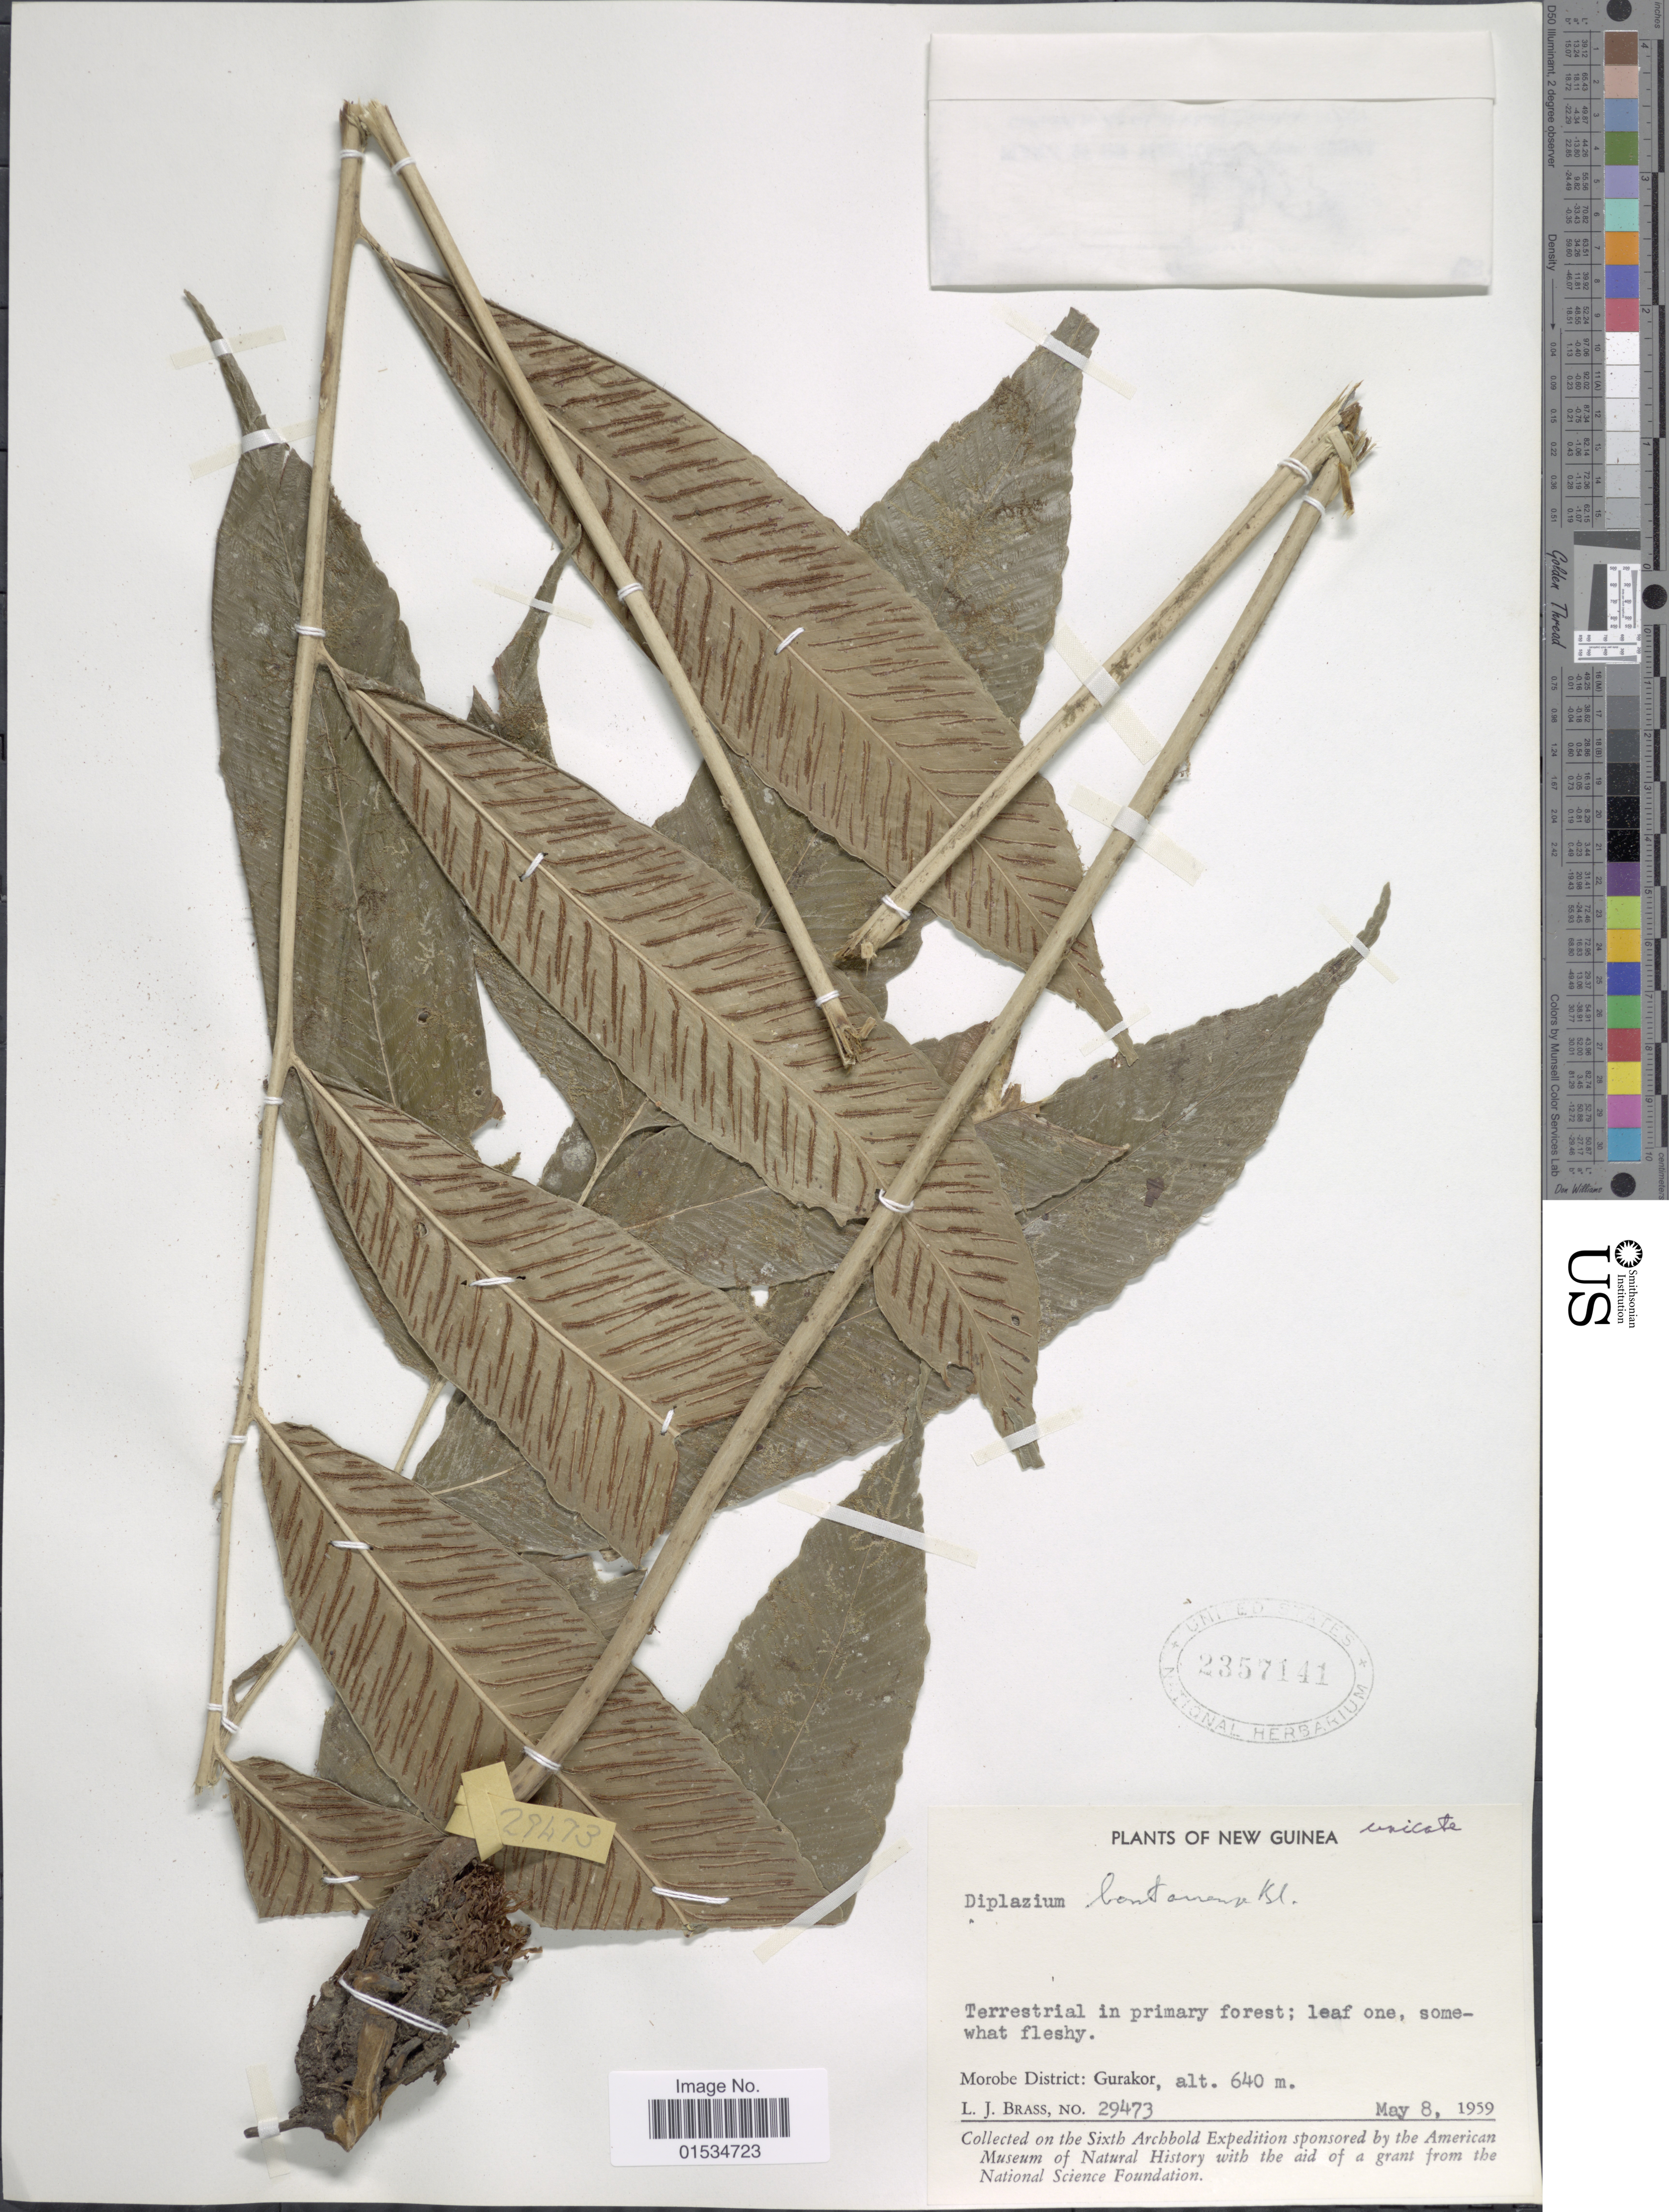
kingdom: Plantae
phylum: Tracheophyta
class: Polypodiopsida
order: Polypodiales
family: Athyriaceae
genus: Diplazium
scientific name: Diplazium bantamense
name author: Blume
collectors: L. J. Brass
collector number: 29473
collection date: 1959-05-08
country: Papua New Guinea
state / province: Morobe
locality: New Guinea, Morobe District: Gurakor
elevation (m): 640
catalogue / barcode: US 2357141